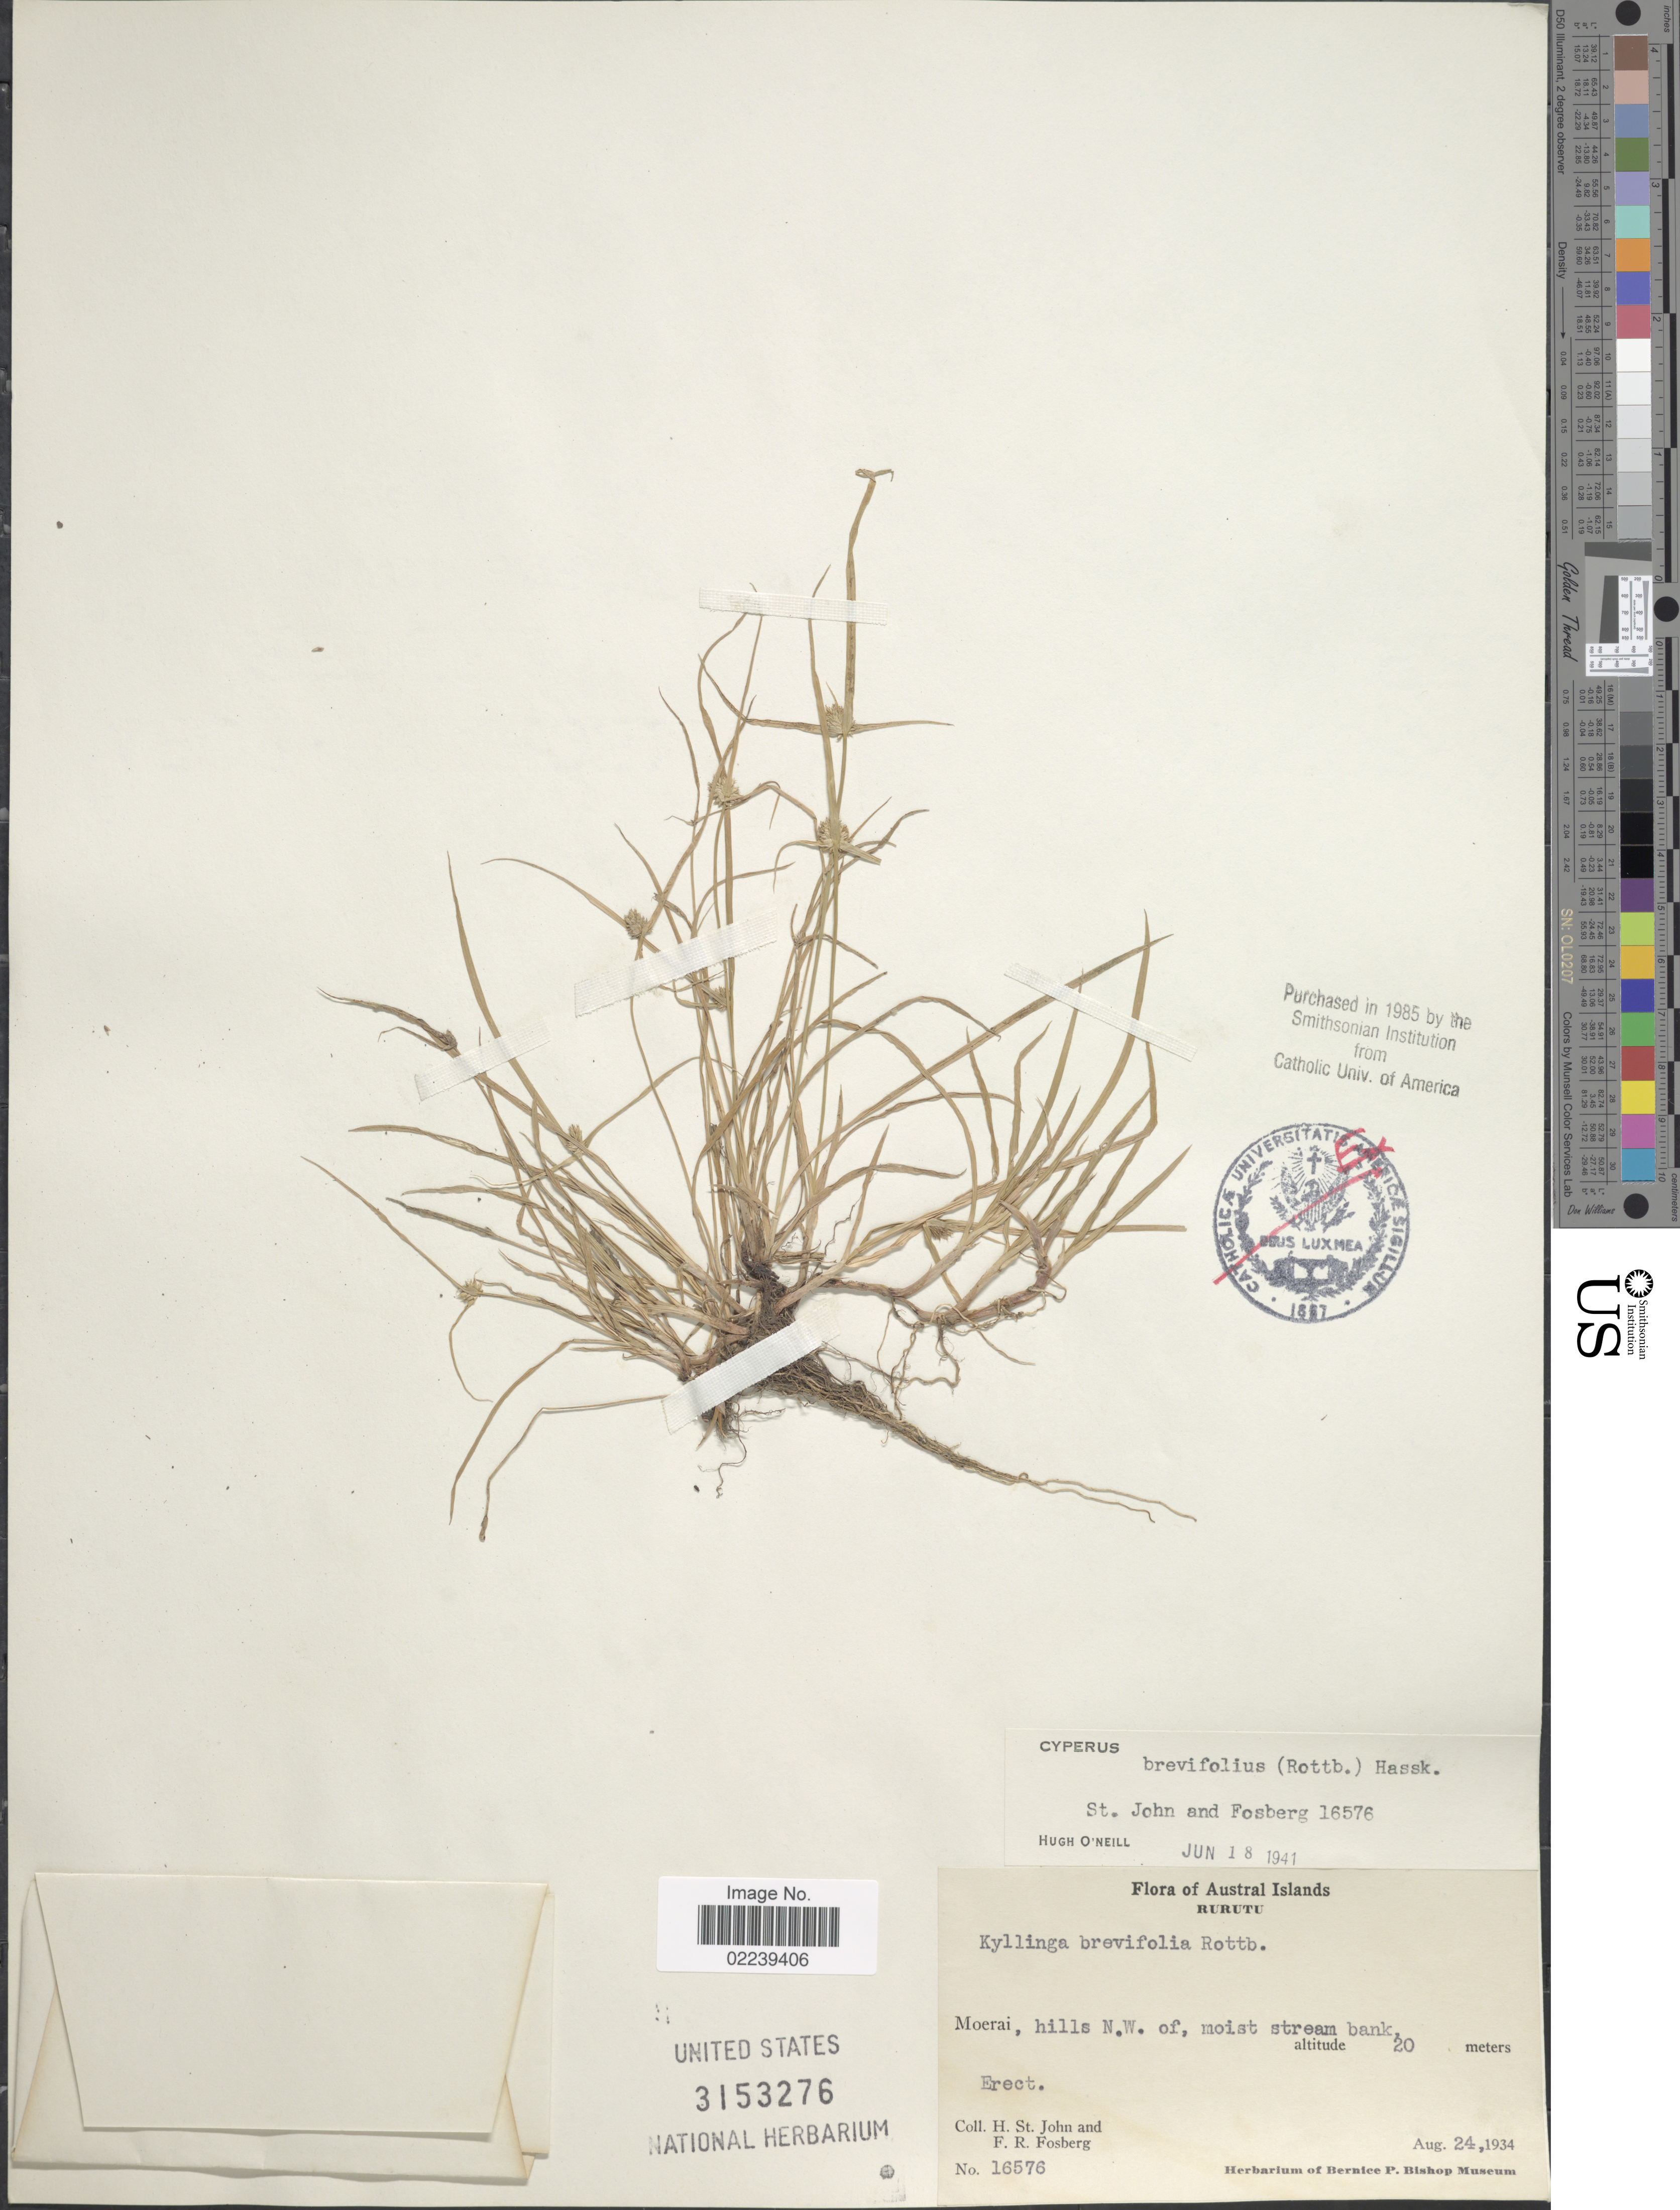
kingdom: Plantae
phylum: Tracheophyta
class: Liliopsida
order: Poales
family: Cyperaceae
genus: Cyperus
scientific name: Cyperus brevifolius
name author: (Rottb.) Hassk.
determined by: Strong, M. T., (US), Smithsonian Institution - National Museum of Natural History (UNITED STATES)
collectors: H. St. John & F. R. Fosberg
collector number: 16576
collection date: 1934-08-24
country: French Polynesia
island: Rurutu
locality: Austral Islands, Rurutu, Moerai, hills N.W. of, moist stream bank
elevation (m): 20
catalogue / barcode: US 3153276